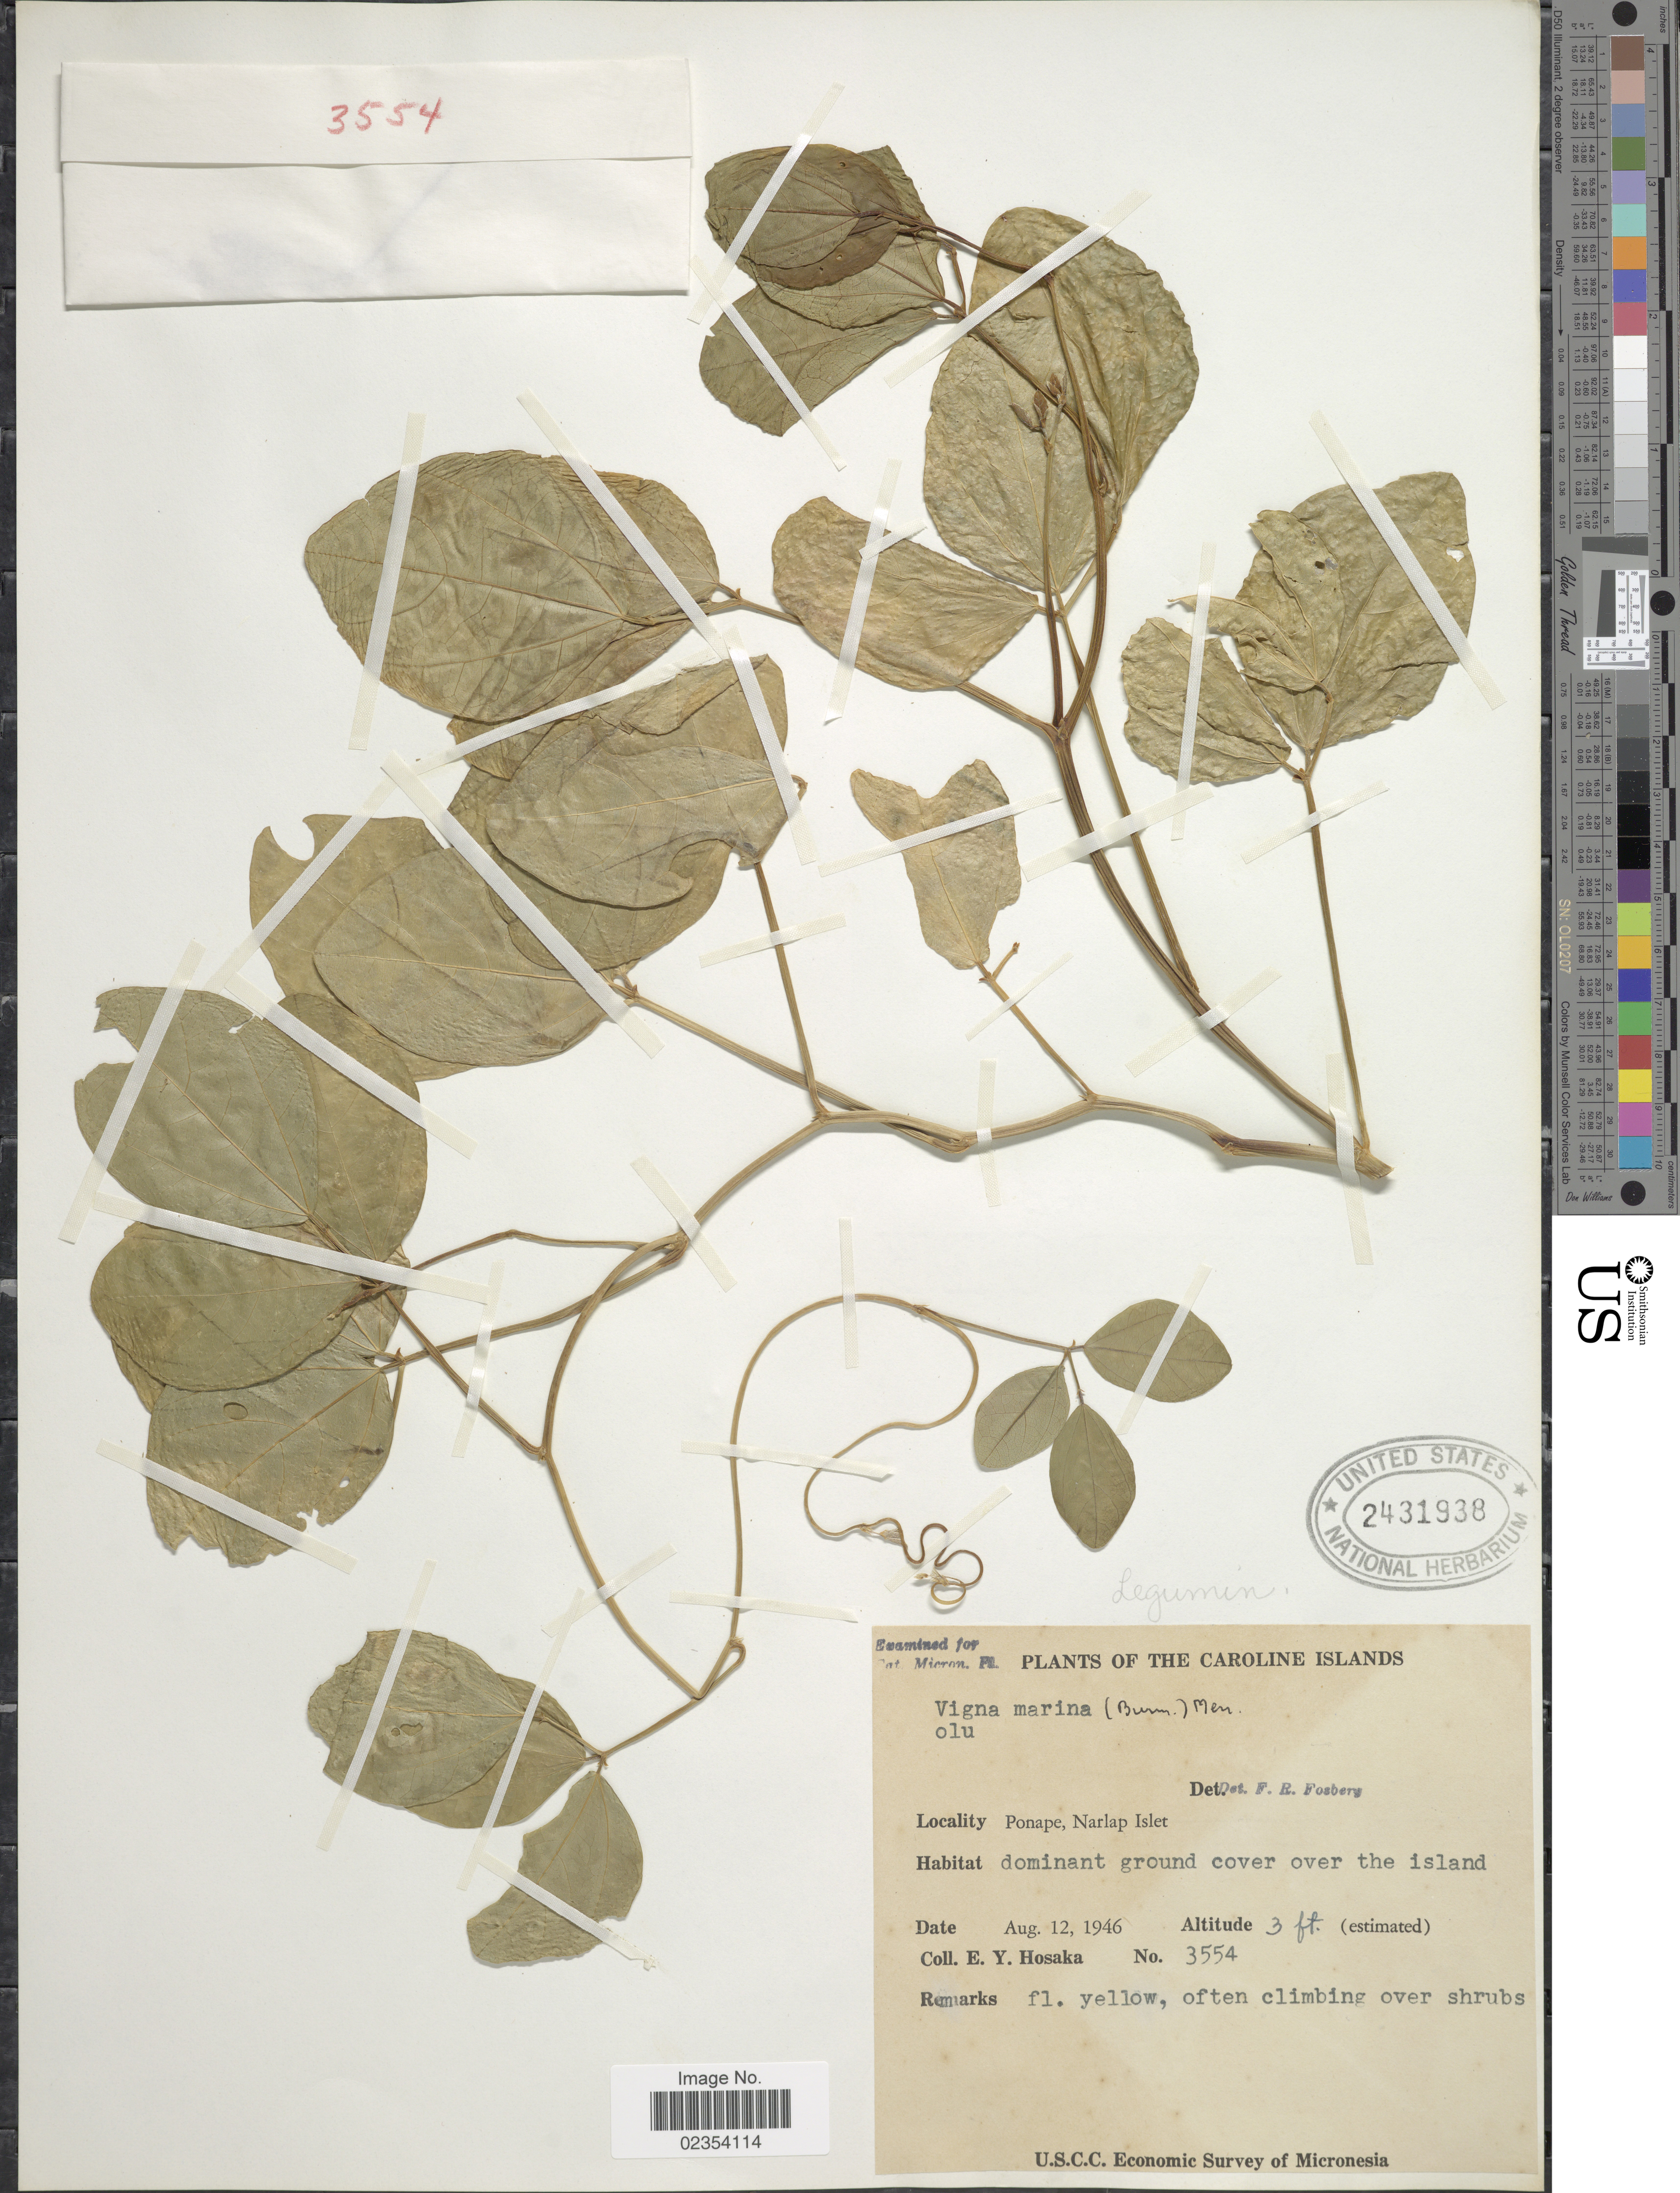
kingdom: Plantae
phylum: Tracheophyta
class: Magnoliopsida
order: Fabales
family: Fabaceae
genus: Vigna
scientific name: Vigna marina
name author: (Burm.) Merr.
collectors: E. Y. Hosaka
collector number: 3554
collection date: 1946-08-12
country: Micronesia, Federated States of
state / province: Pohnpei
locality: Caroline Islands. Ponape, Narlap Islet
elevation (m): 1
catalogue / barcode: US 2431938